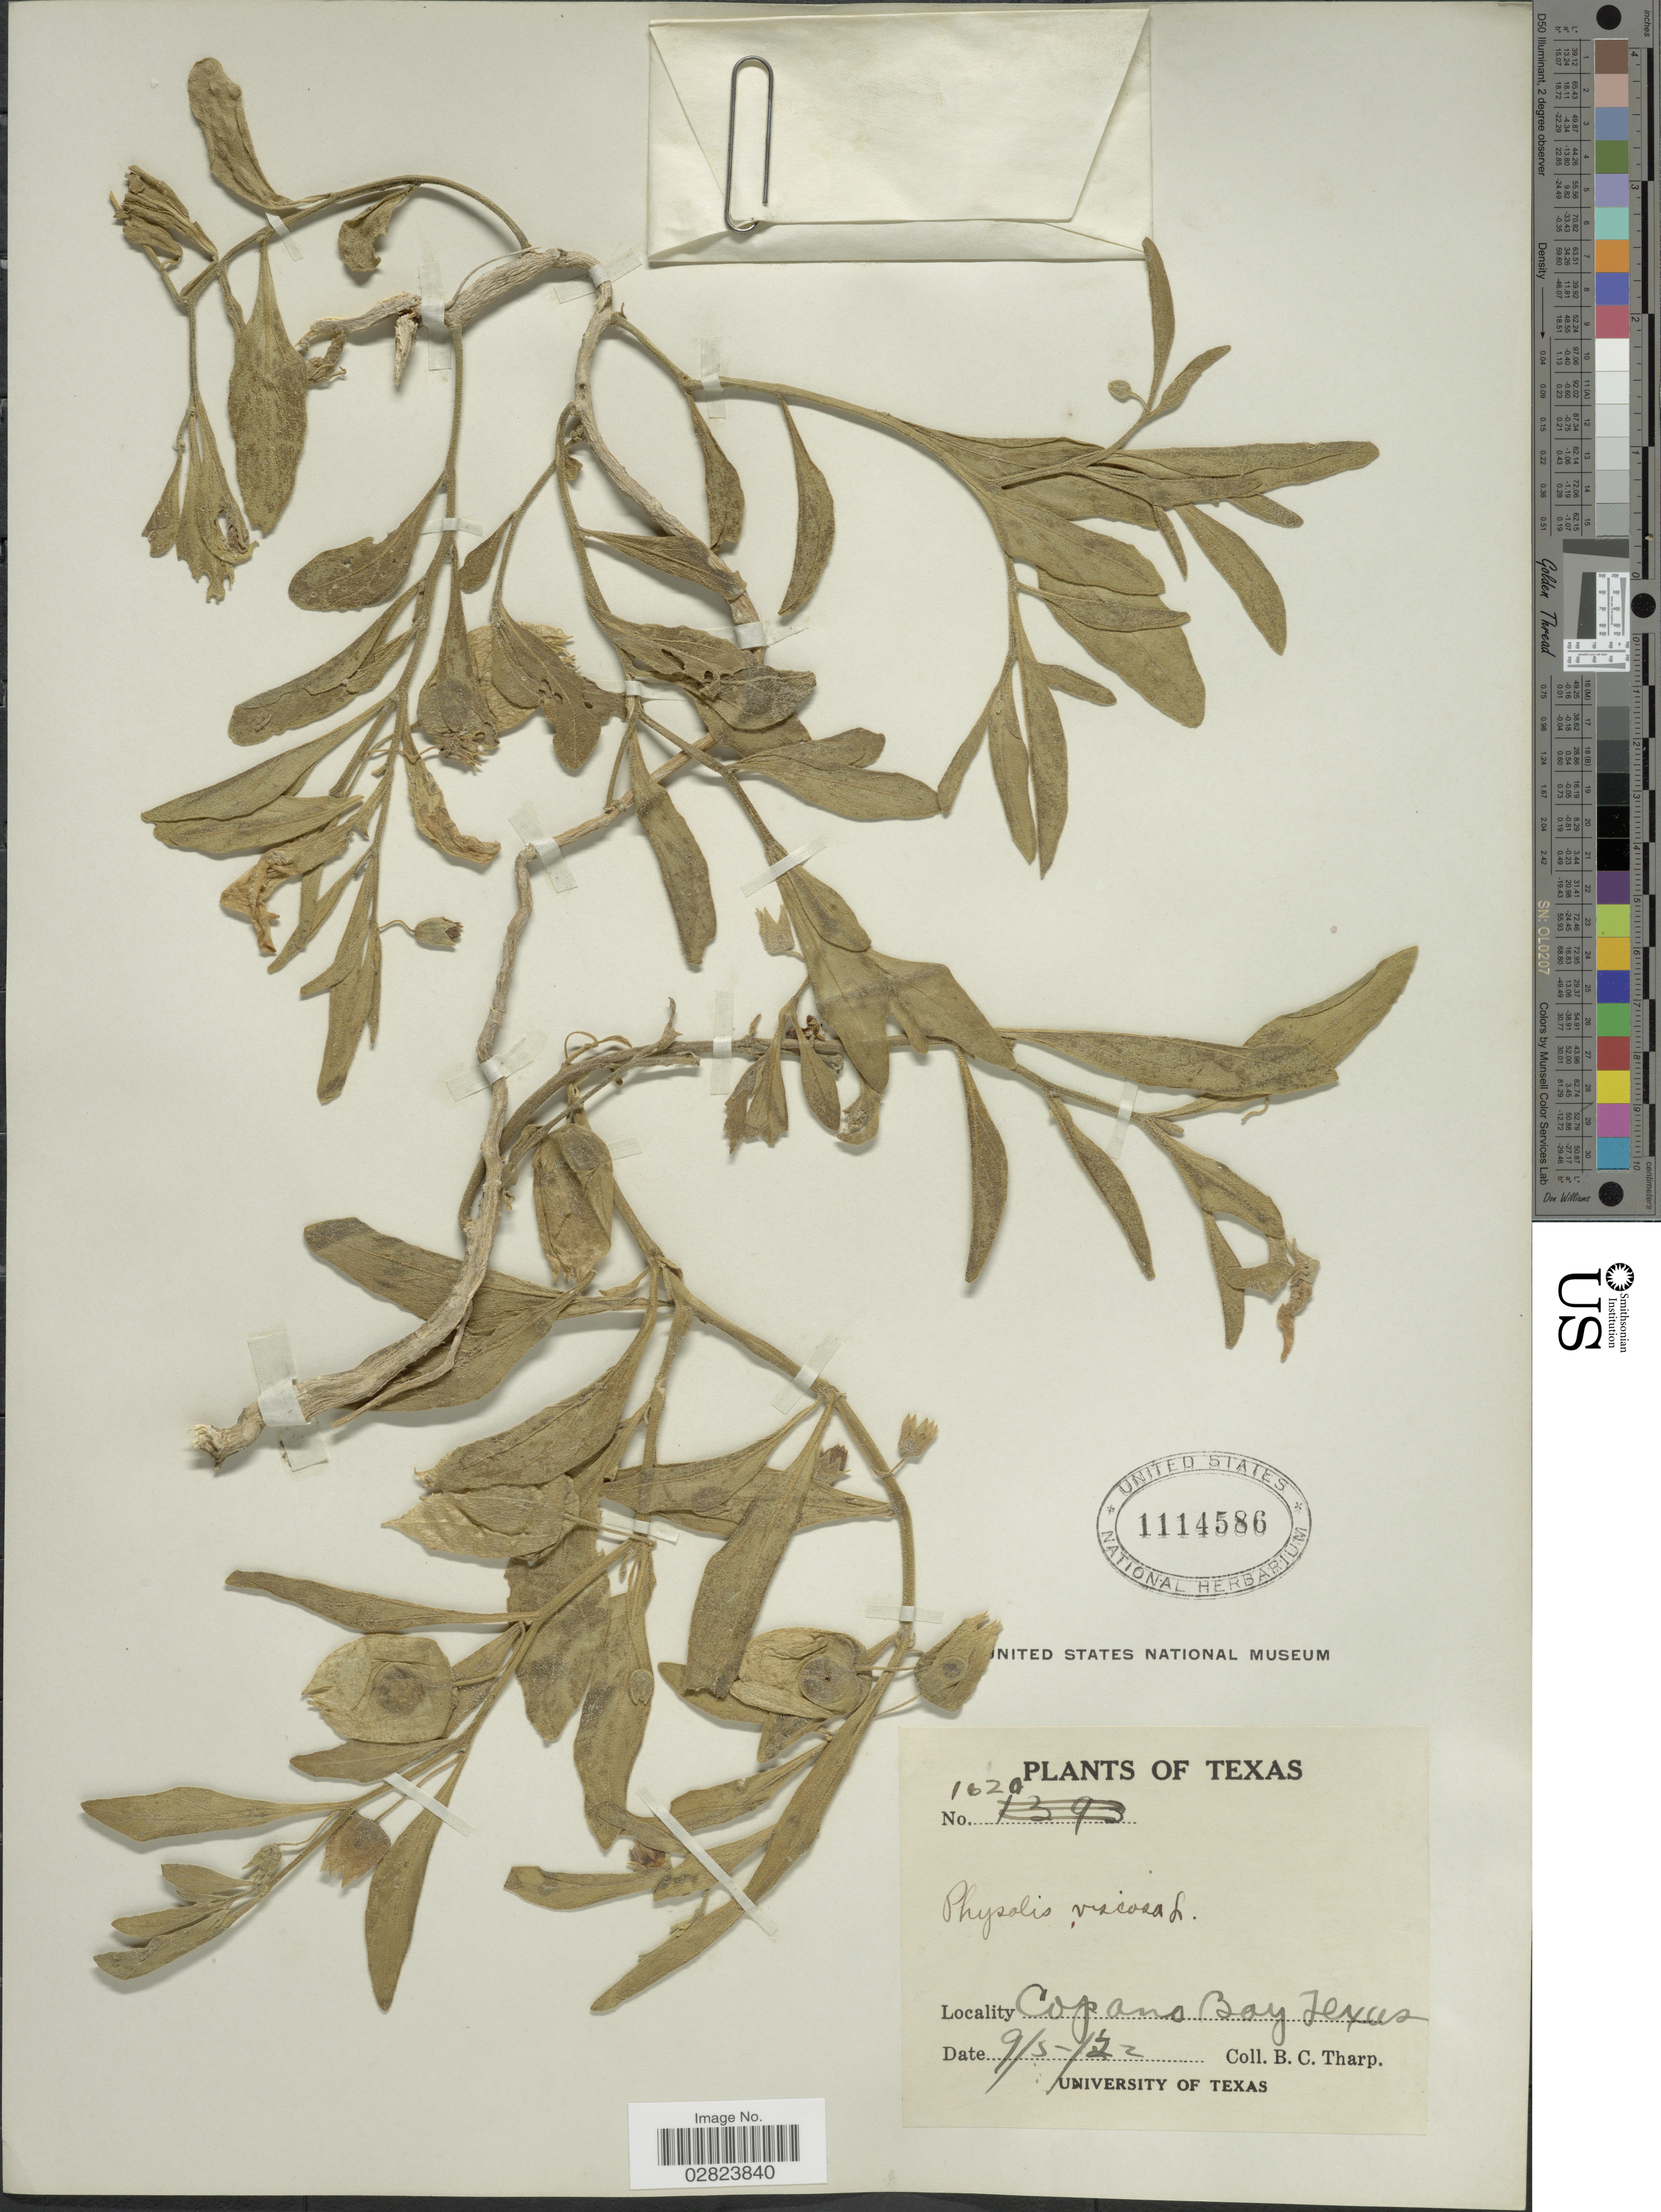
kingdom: Plantae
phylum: Tracheophyta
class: Magnoliopsida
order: Solanales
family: Solanaceae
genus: Physalis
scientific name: Physalis maritima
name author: M.A. Curtis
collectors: B. C. Tharp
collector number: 1020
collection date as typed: Transcribed d/m/y: 5/9/22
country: United States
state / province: Texas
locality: Copano Bay.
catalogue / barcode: US 1114586